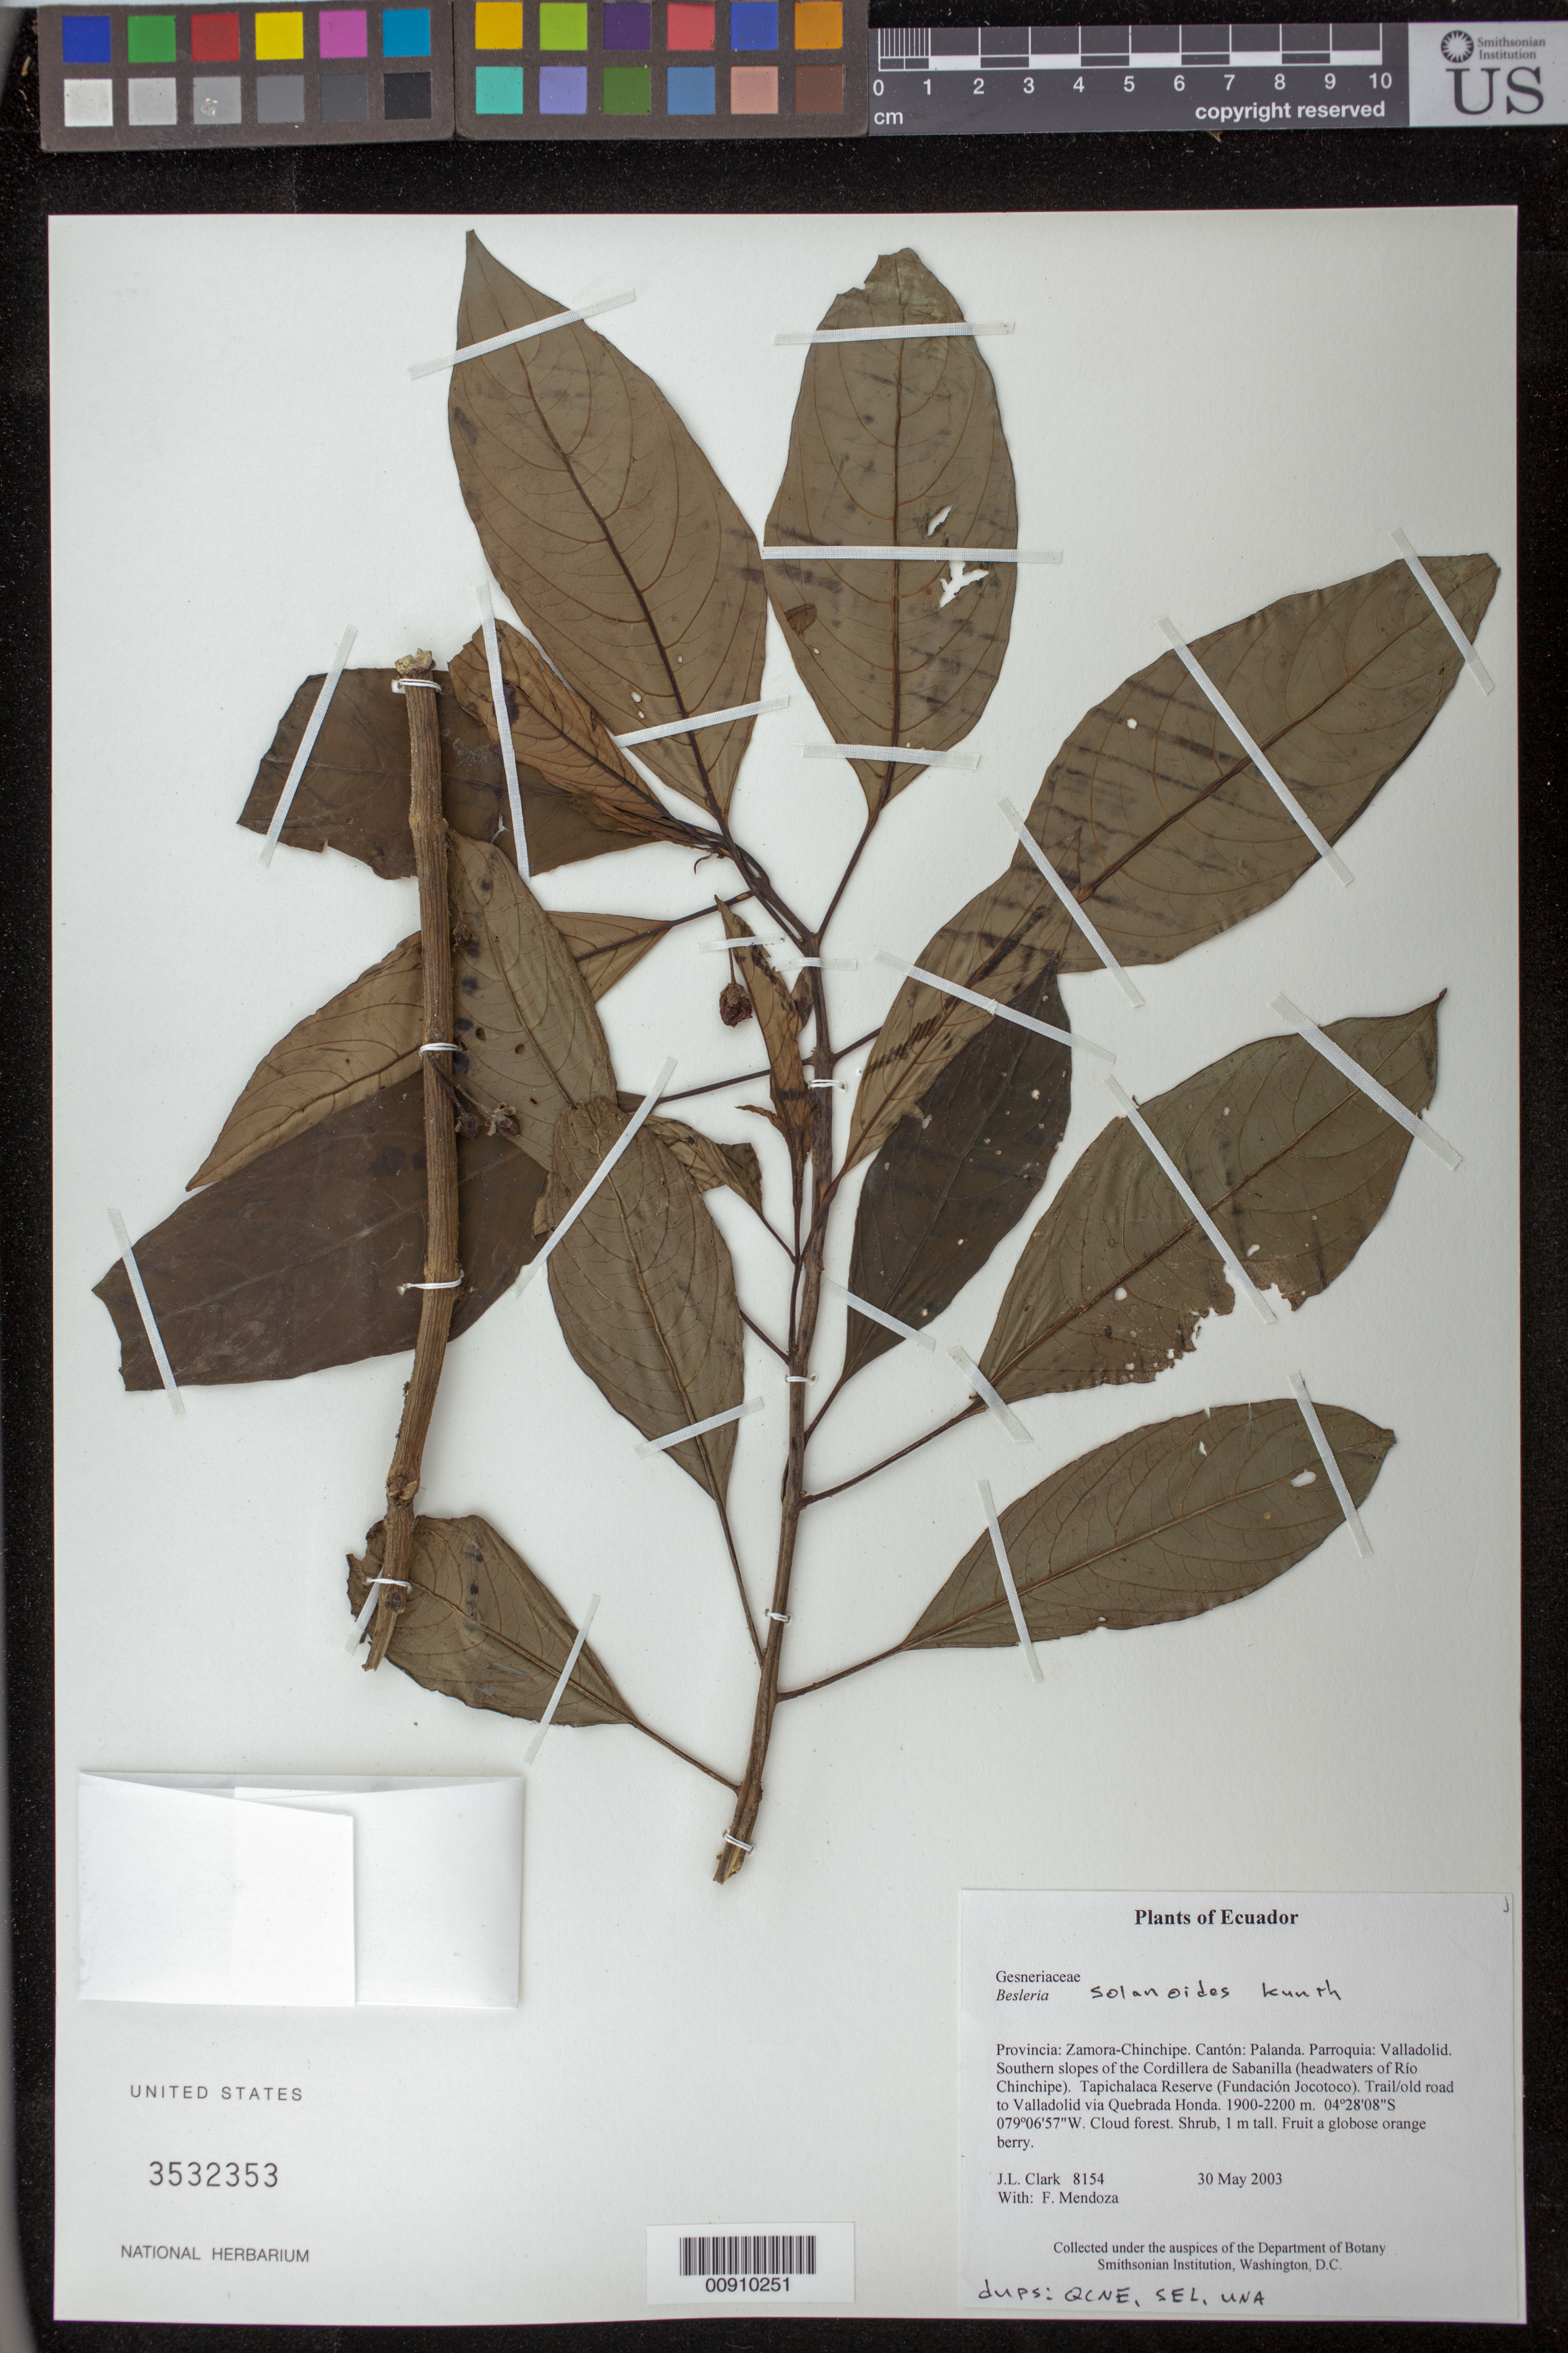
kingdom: Plantae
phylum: Tracheophyta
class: Magnoliopsida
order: Lamiales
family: Gesneriaceae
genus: Besleria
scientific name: Besleria sp.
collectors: J. L. Clark & F. Mendoza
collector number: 8154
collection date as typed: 30 May 2003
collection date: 2003-05-30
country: Ecuador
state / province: Zamora-Chinchipe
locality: Palanda. Parroquia: Valladolid. Southern slopes of the Cordillera de Sabanilla (headwaters of Río Chinchipe). Tapichalaca Reserve (Fundación Jocotoco). Trail/old road to Valladolid via Quebrada Honda.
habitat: Cloud forest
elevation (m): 1900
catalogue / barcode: US 3532353